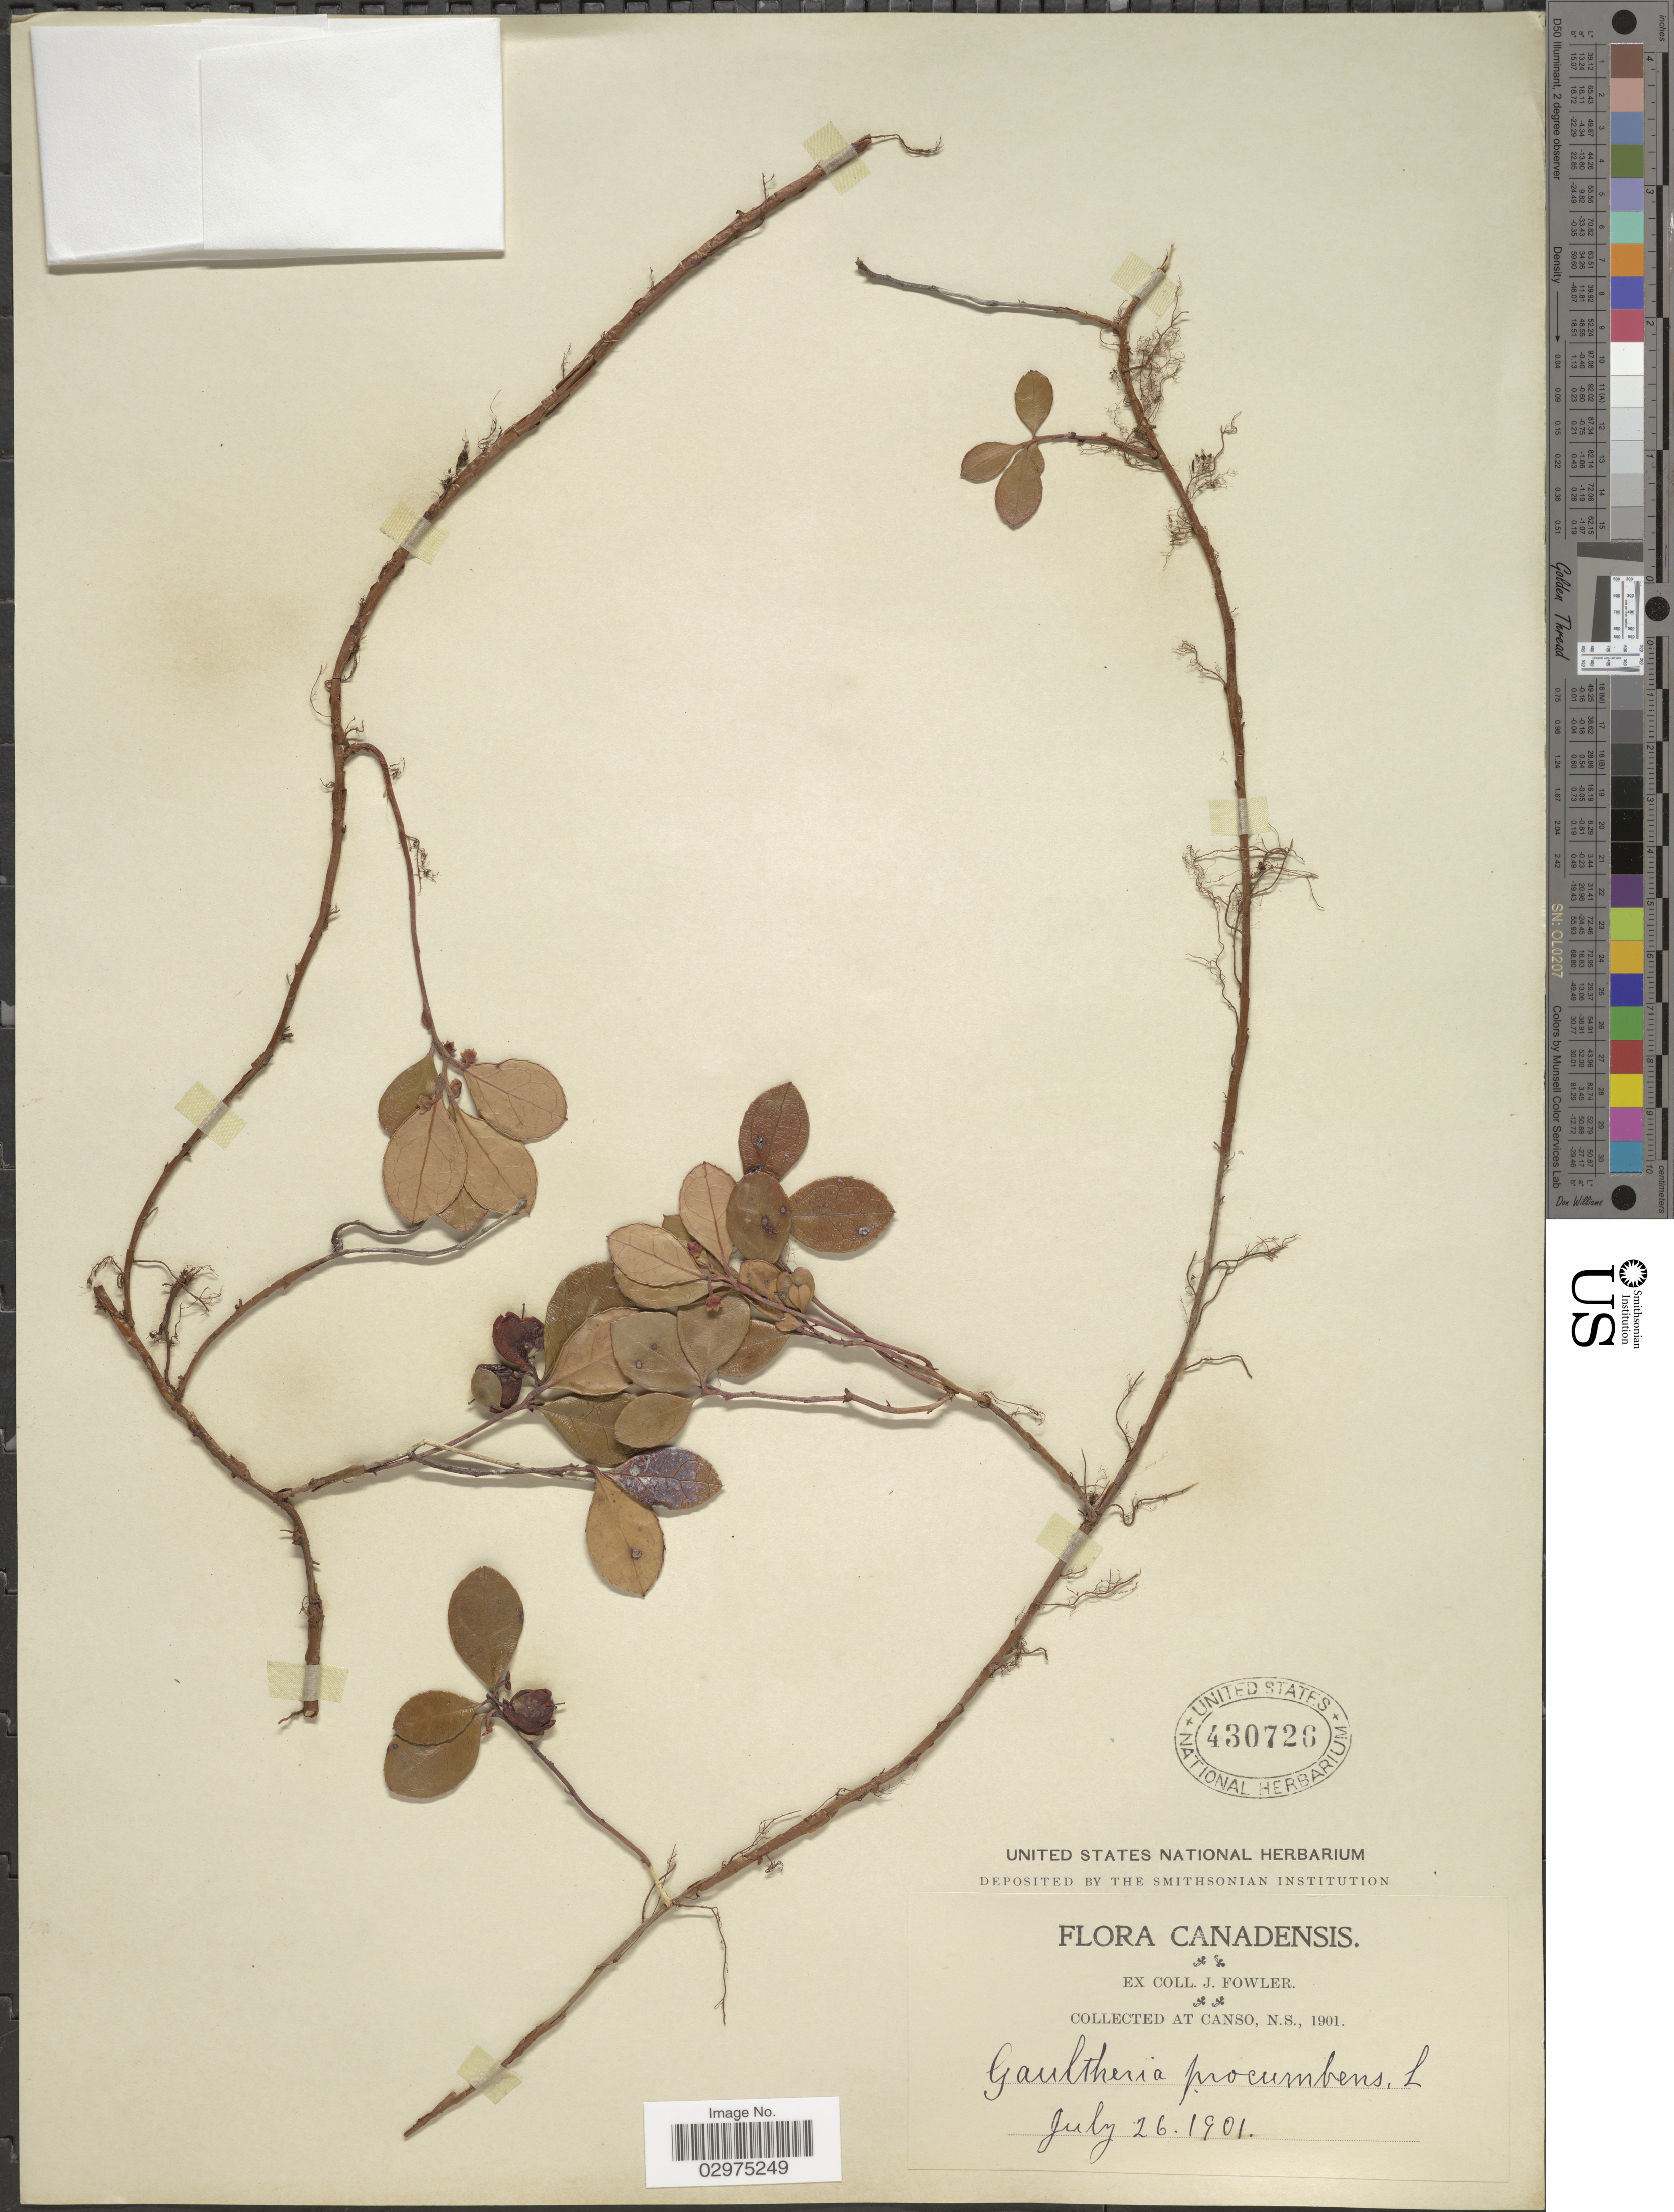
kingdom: Plantae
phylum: Tracheophyta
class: Magnoliopsida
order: Ericales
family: Ericaceae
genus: Gaultheria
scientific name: Gaultheria procumbens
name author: L.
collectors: J. Fowler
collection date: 1901-07-26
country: Canada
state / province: Nova Scotia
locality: Canso, N.S.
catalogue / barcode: US 430726